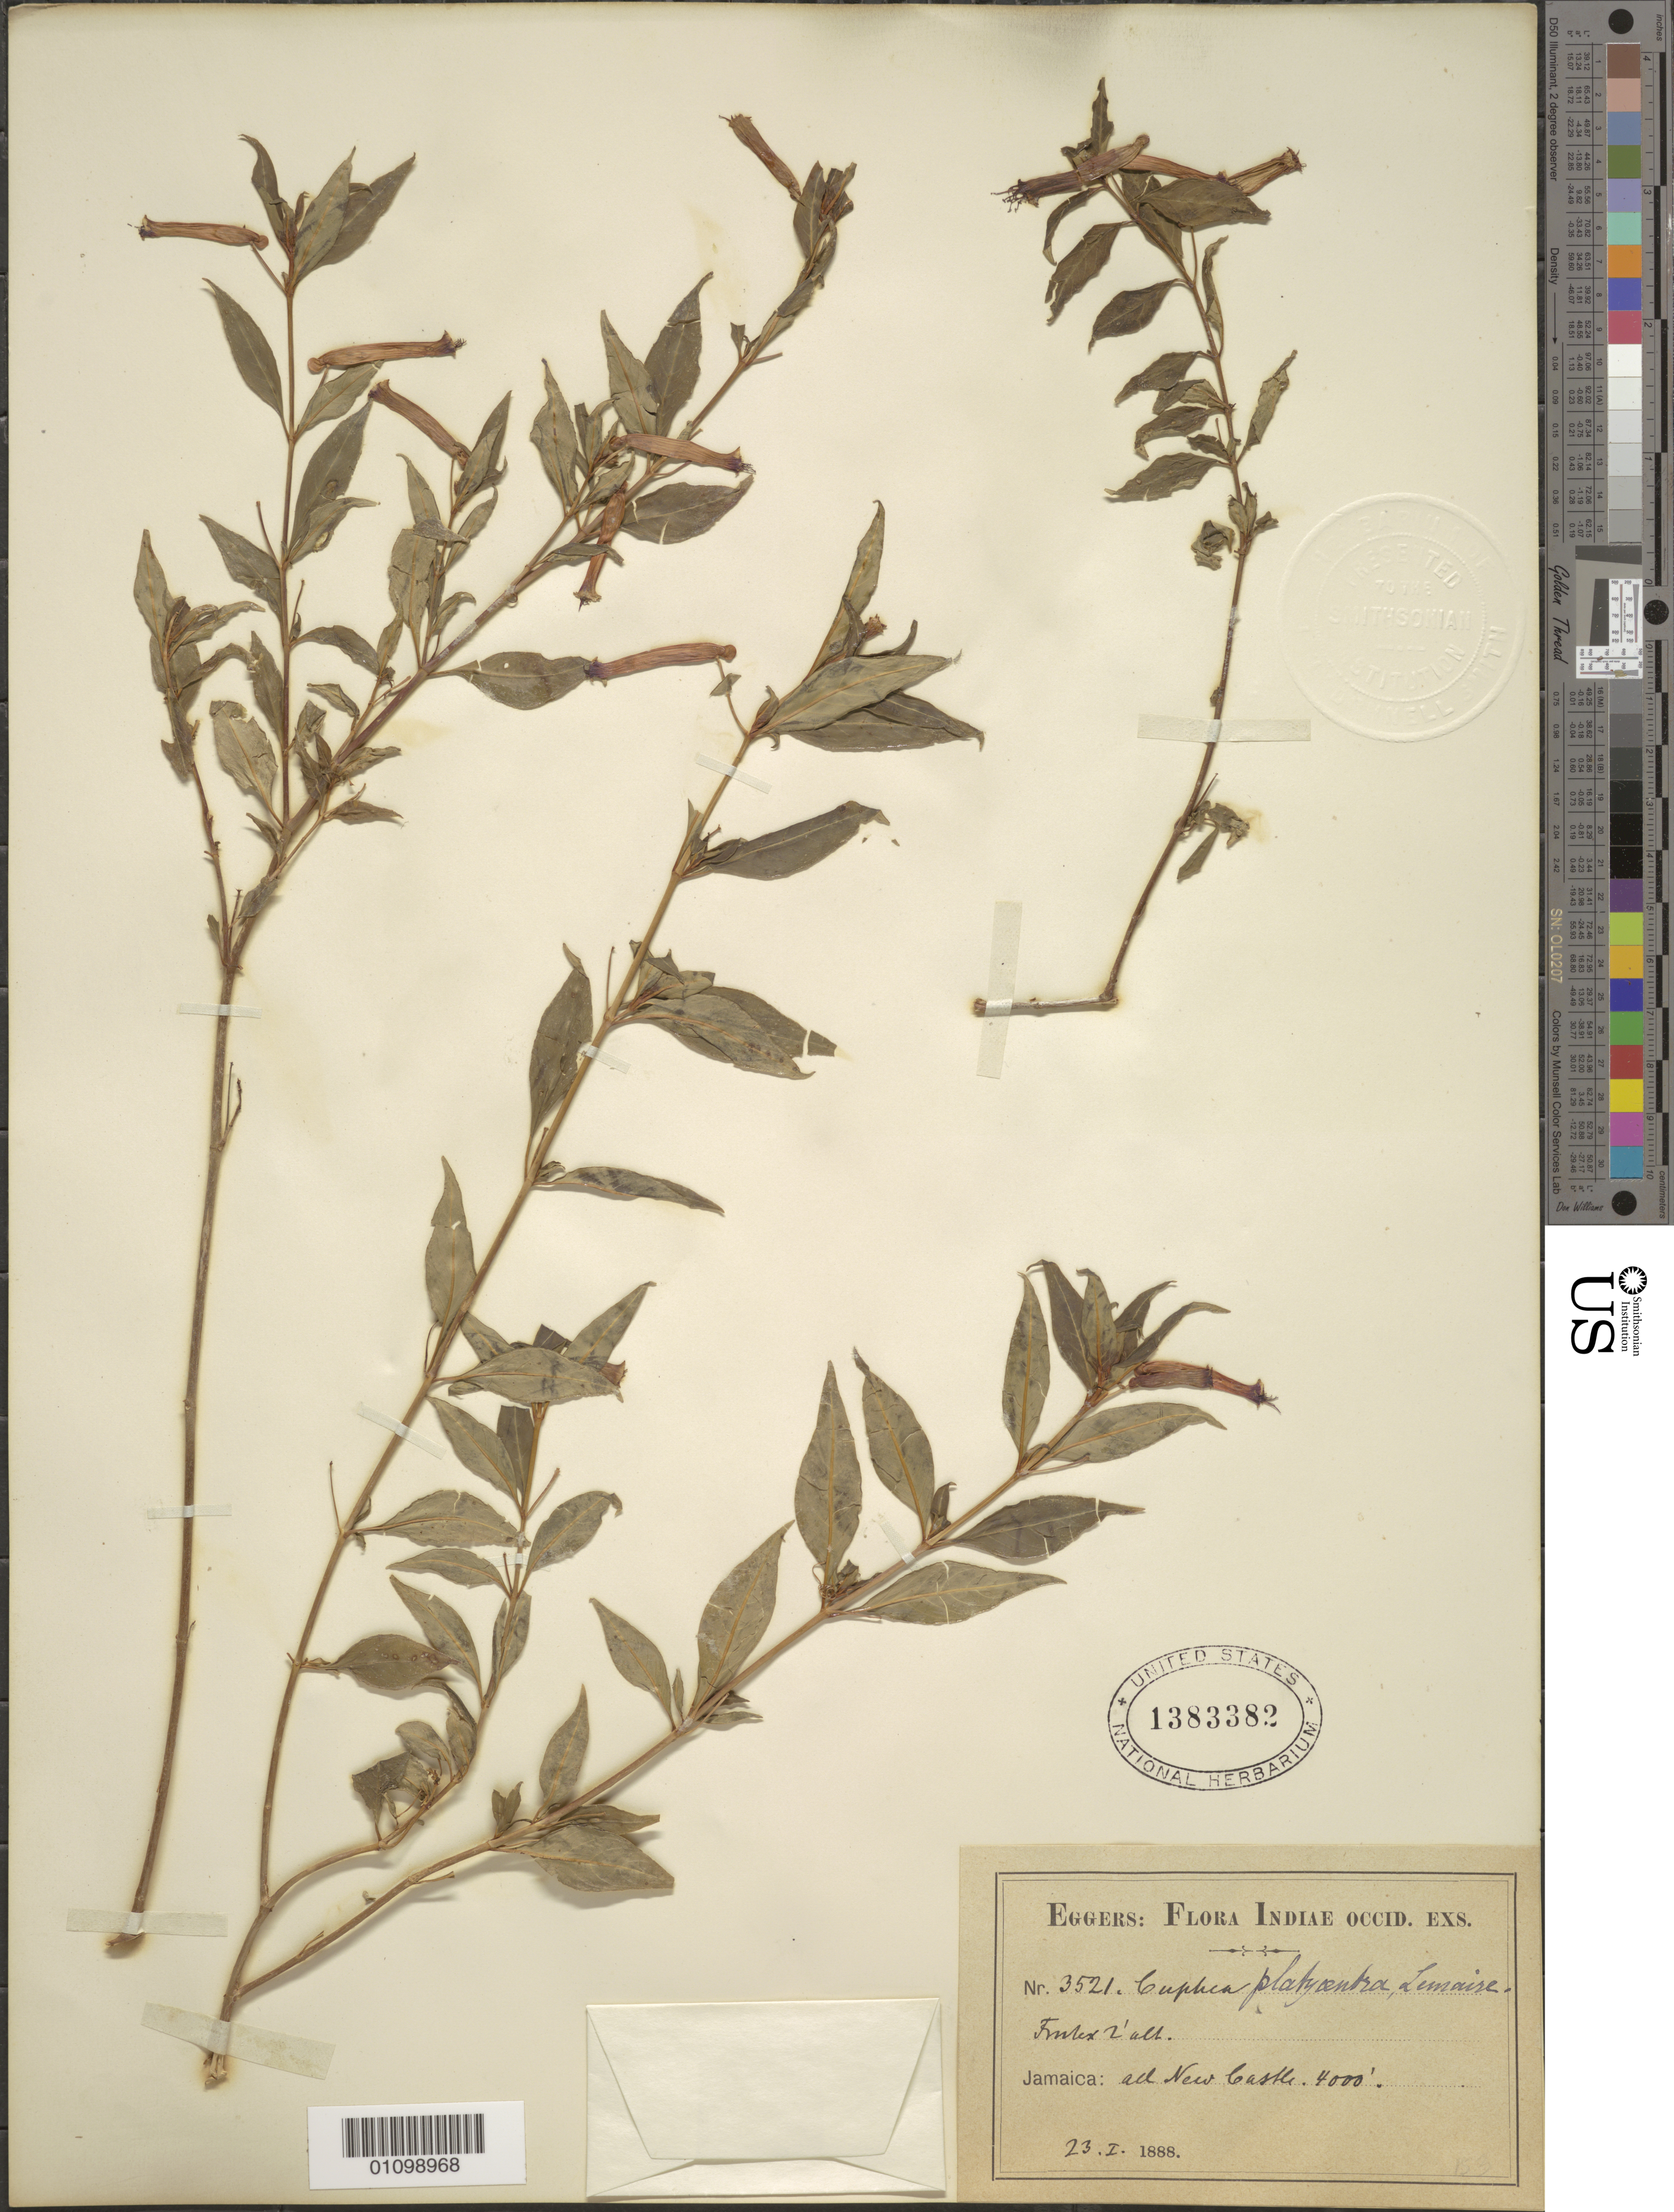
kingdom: Plantae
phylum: Tracheophyta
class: Magnoliopsida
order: Myrtales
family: Lythraceae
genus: Cuphea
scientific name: Cuphea platycentra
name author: Lem.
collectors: H. F. A. von Eggers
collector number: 3521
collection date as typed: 23 Jan 1888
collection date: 1888-01-23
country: Jamaica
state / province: Saint Andrew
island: Jamaica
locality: New Castle.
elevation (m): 1219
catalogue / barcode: US 1383382